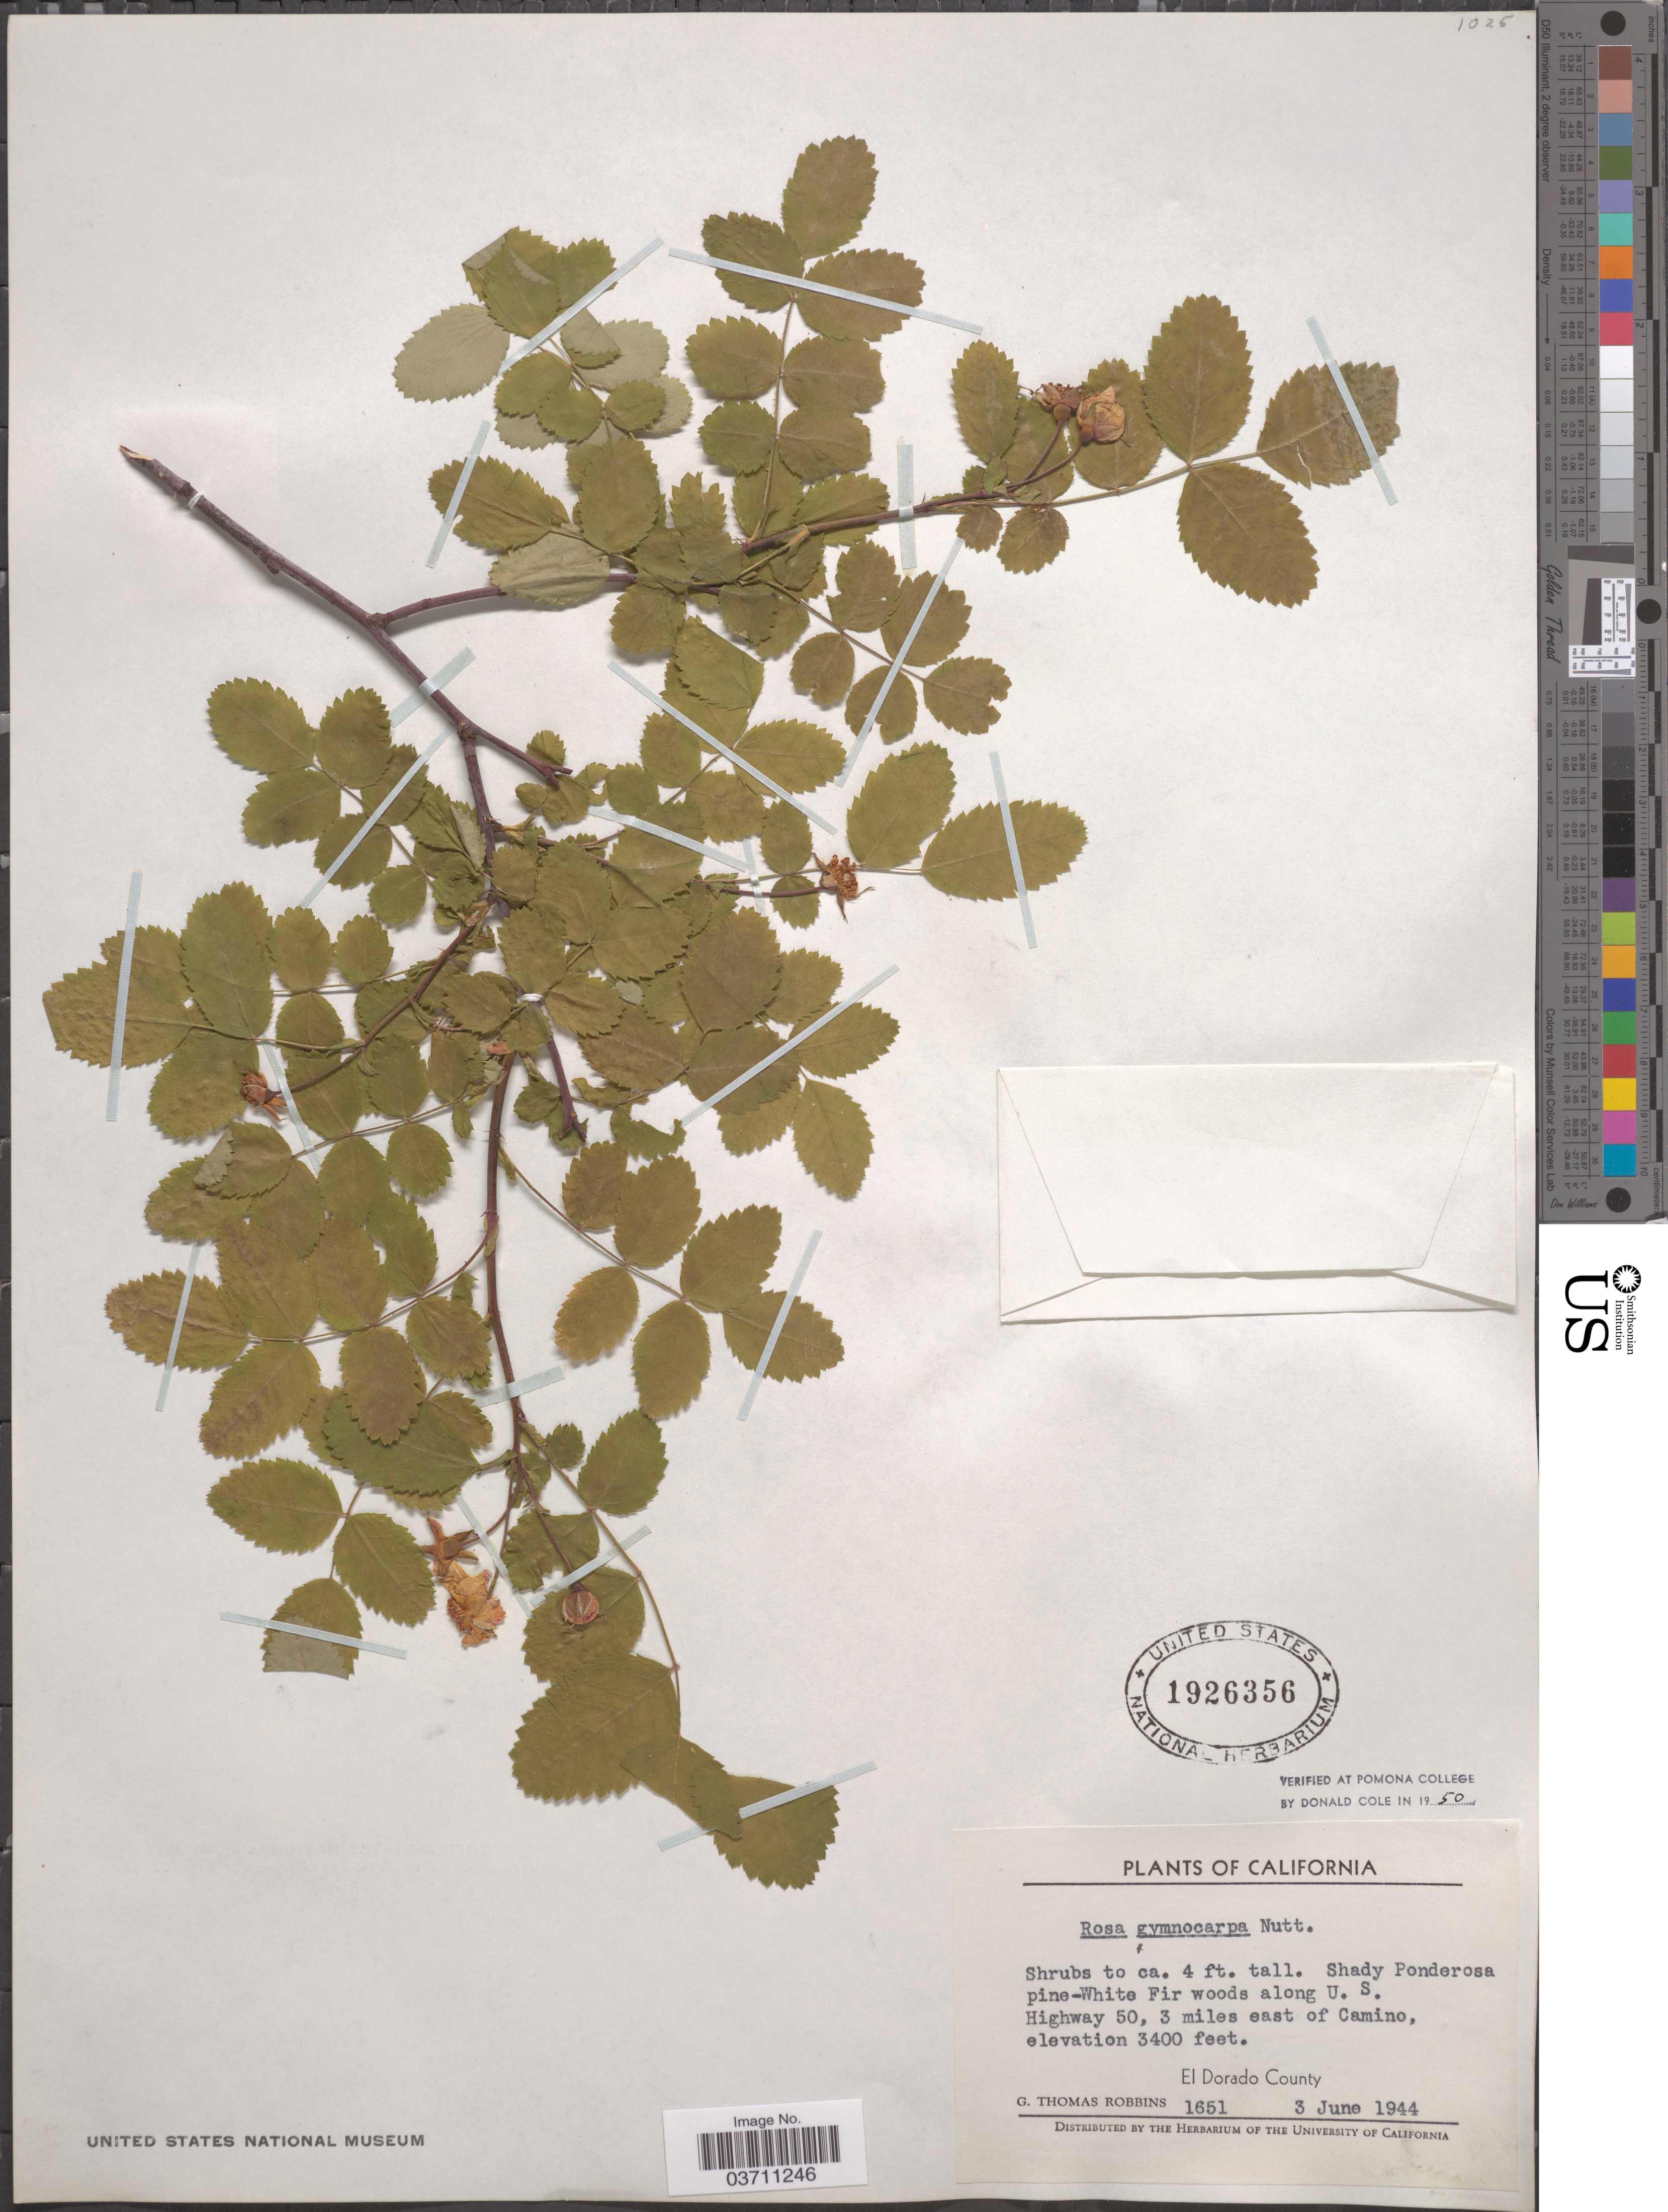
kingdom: Plantae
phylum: Tracheophyta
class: Magnoliopsida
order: Rosales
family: Rosaceae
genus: Rosa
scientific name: Rosa gymnocarpa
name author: Nutt.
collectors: G. T. Robbins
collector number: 1651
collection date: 1944-06-03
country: United States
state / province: California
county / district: El Dorado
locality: Along U.S. Highway 50, 3 miles east of Camino, El Dorado County.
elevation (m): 1036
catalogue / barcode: US 1926356